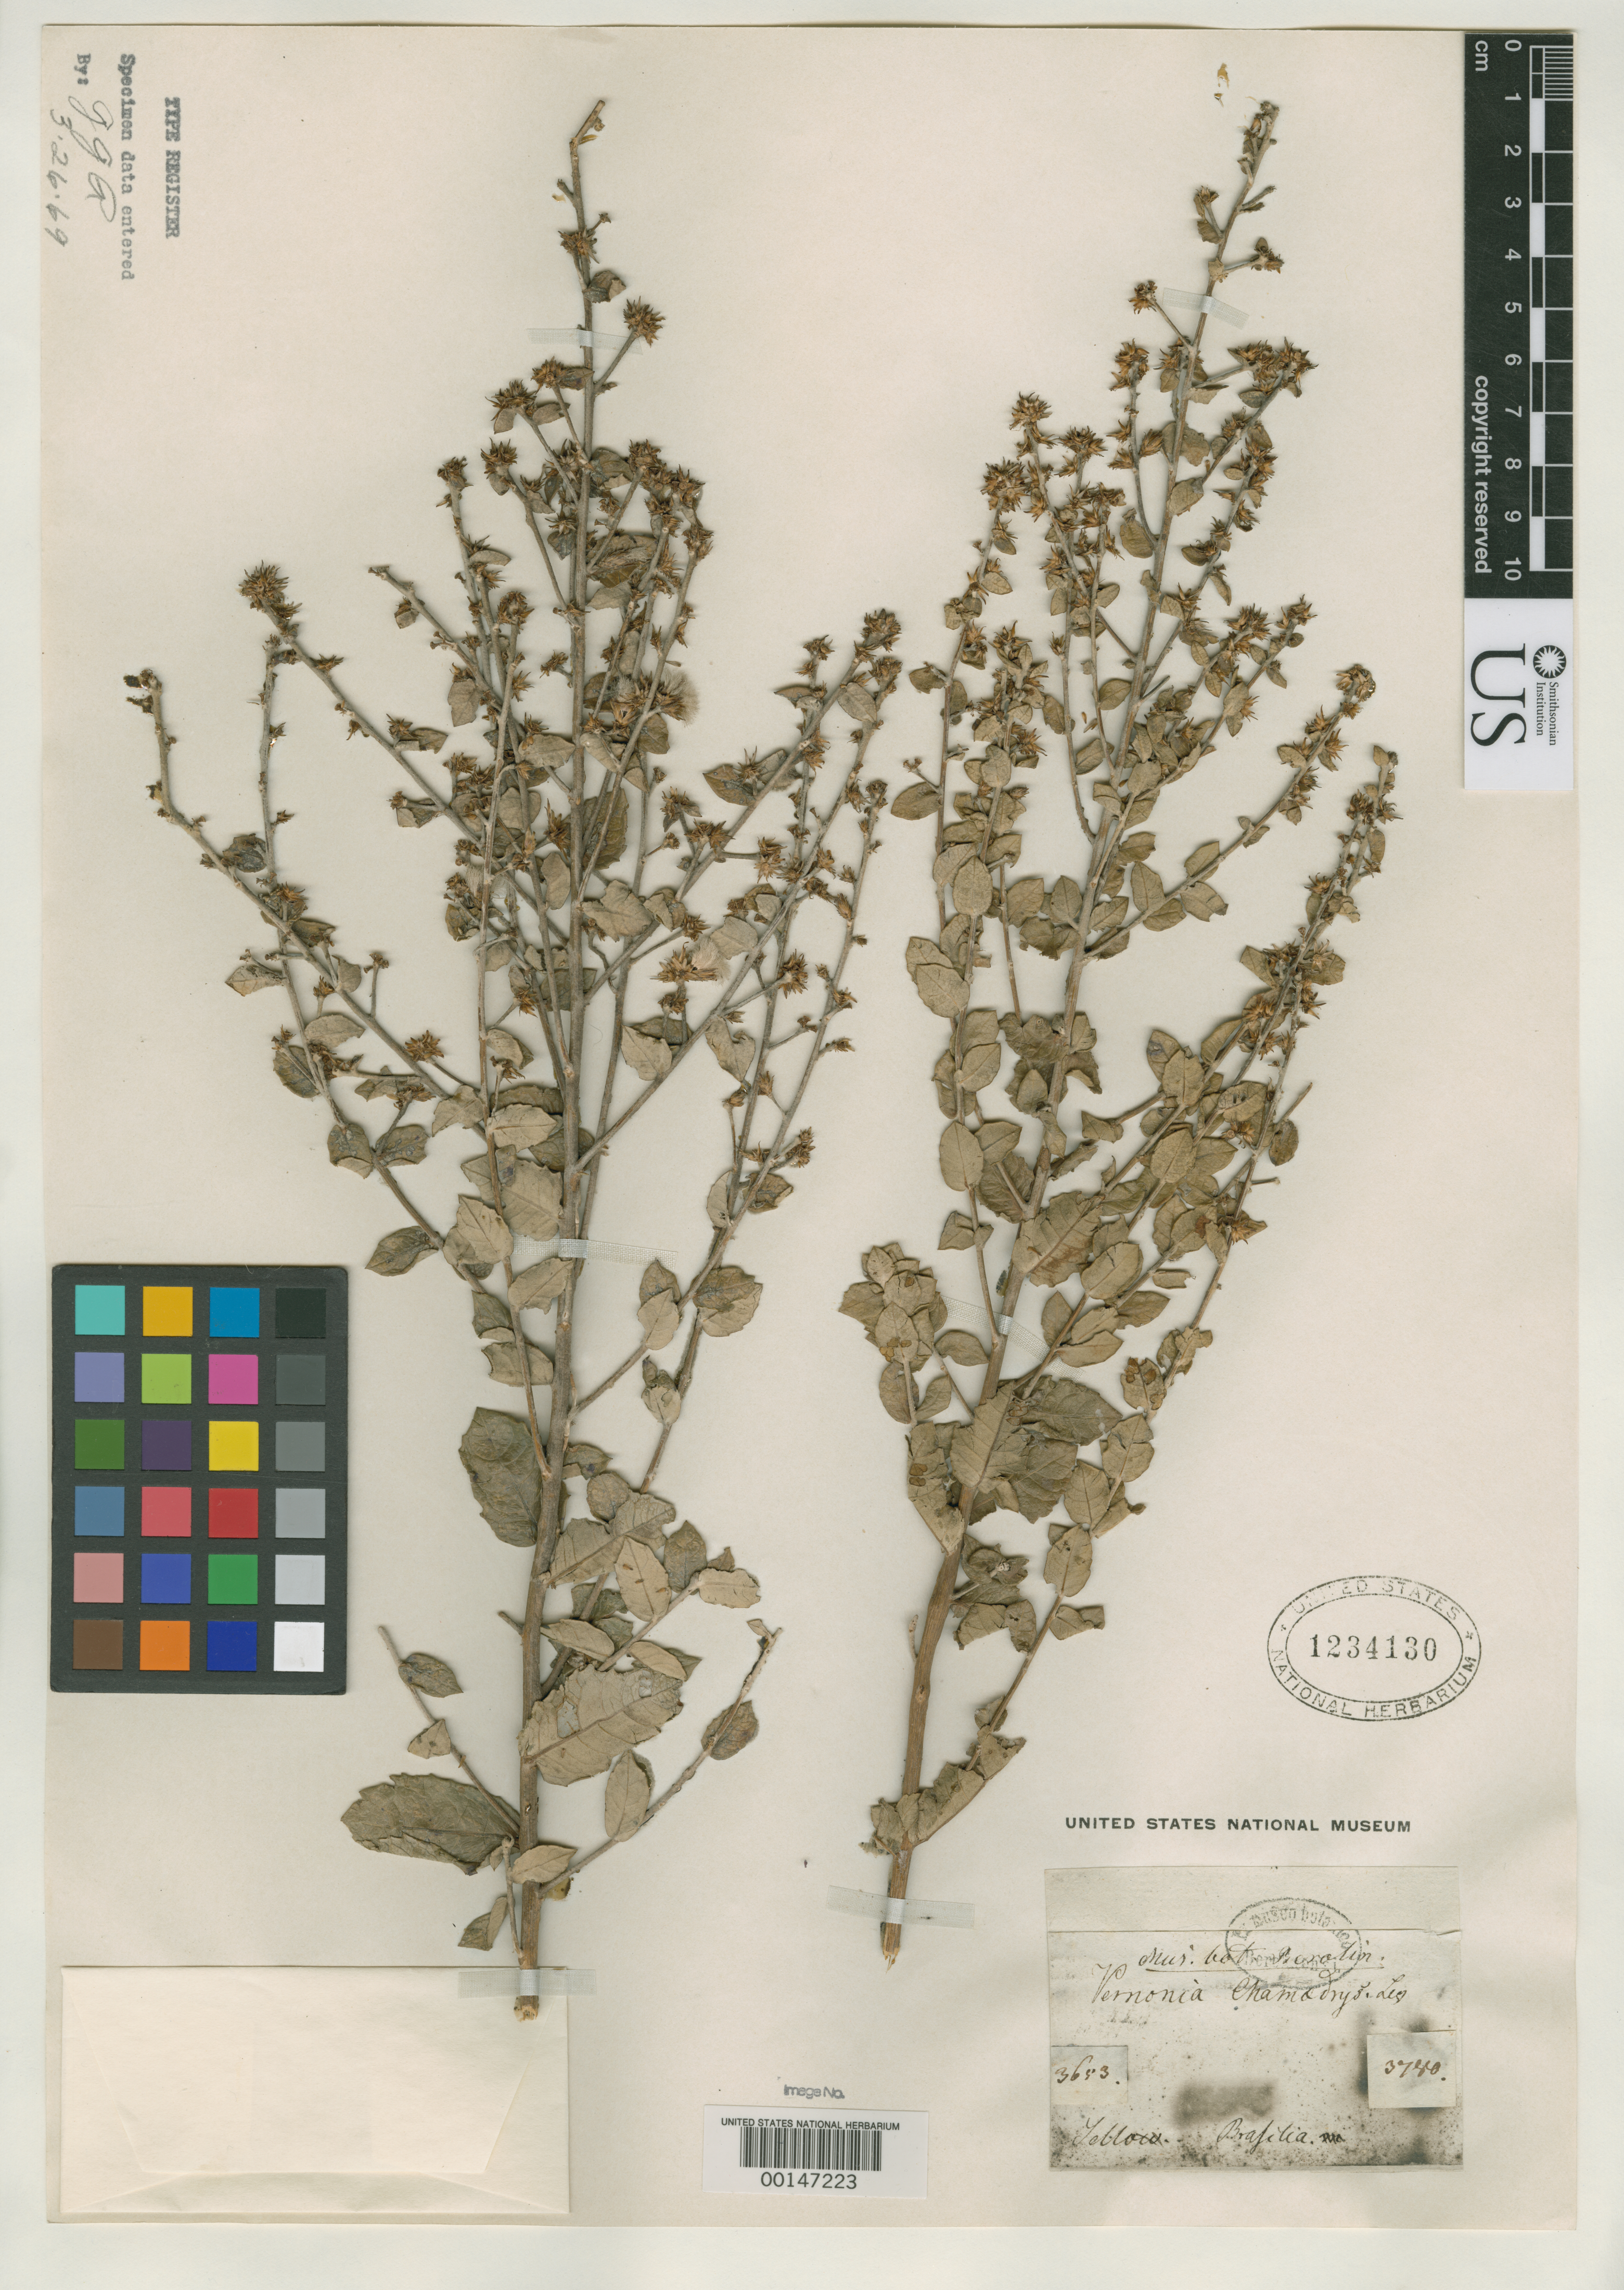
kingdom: Plantae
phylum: Tracheophyta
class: Magnoliopsida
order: Asterales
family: Asteraceae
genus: Vernonia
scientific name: Vernonia chamaedrys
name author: Less.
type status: Possible Type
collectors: F. Sellow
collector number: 3653, 3740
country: Brazil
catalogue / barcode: US 1234130